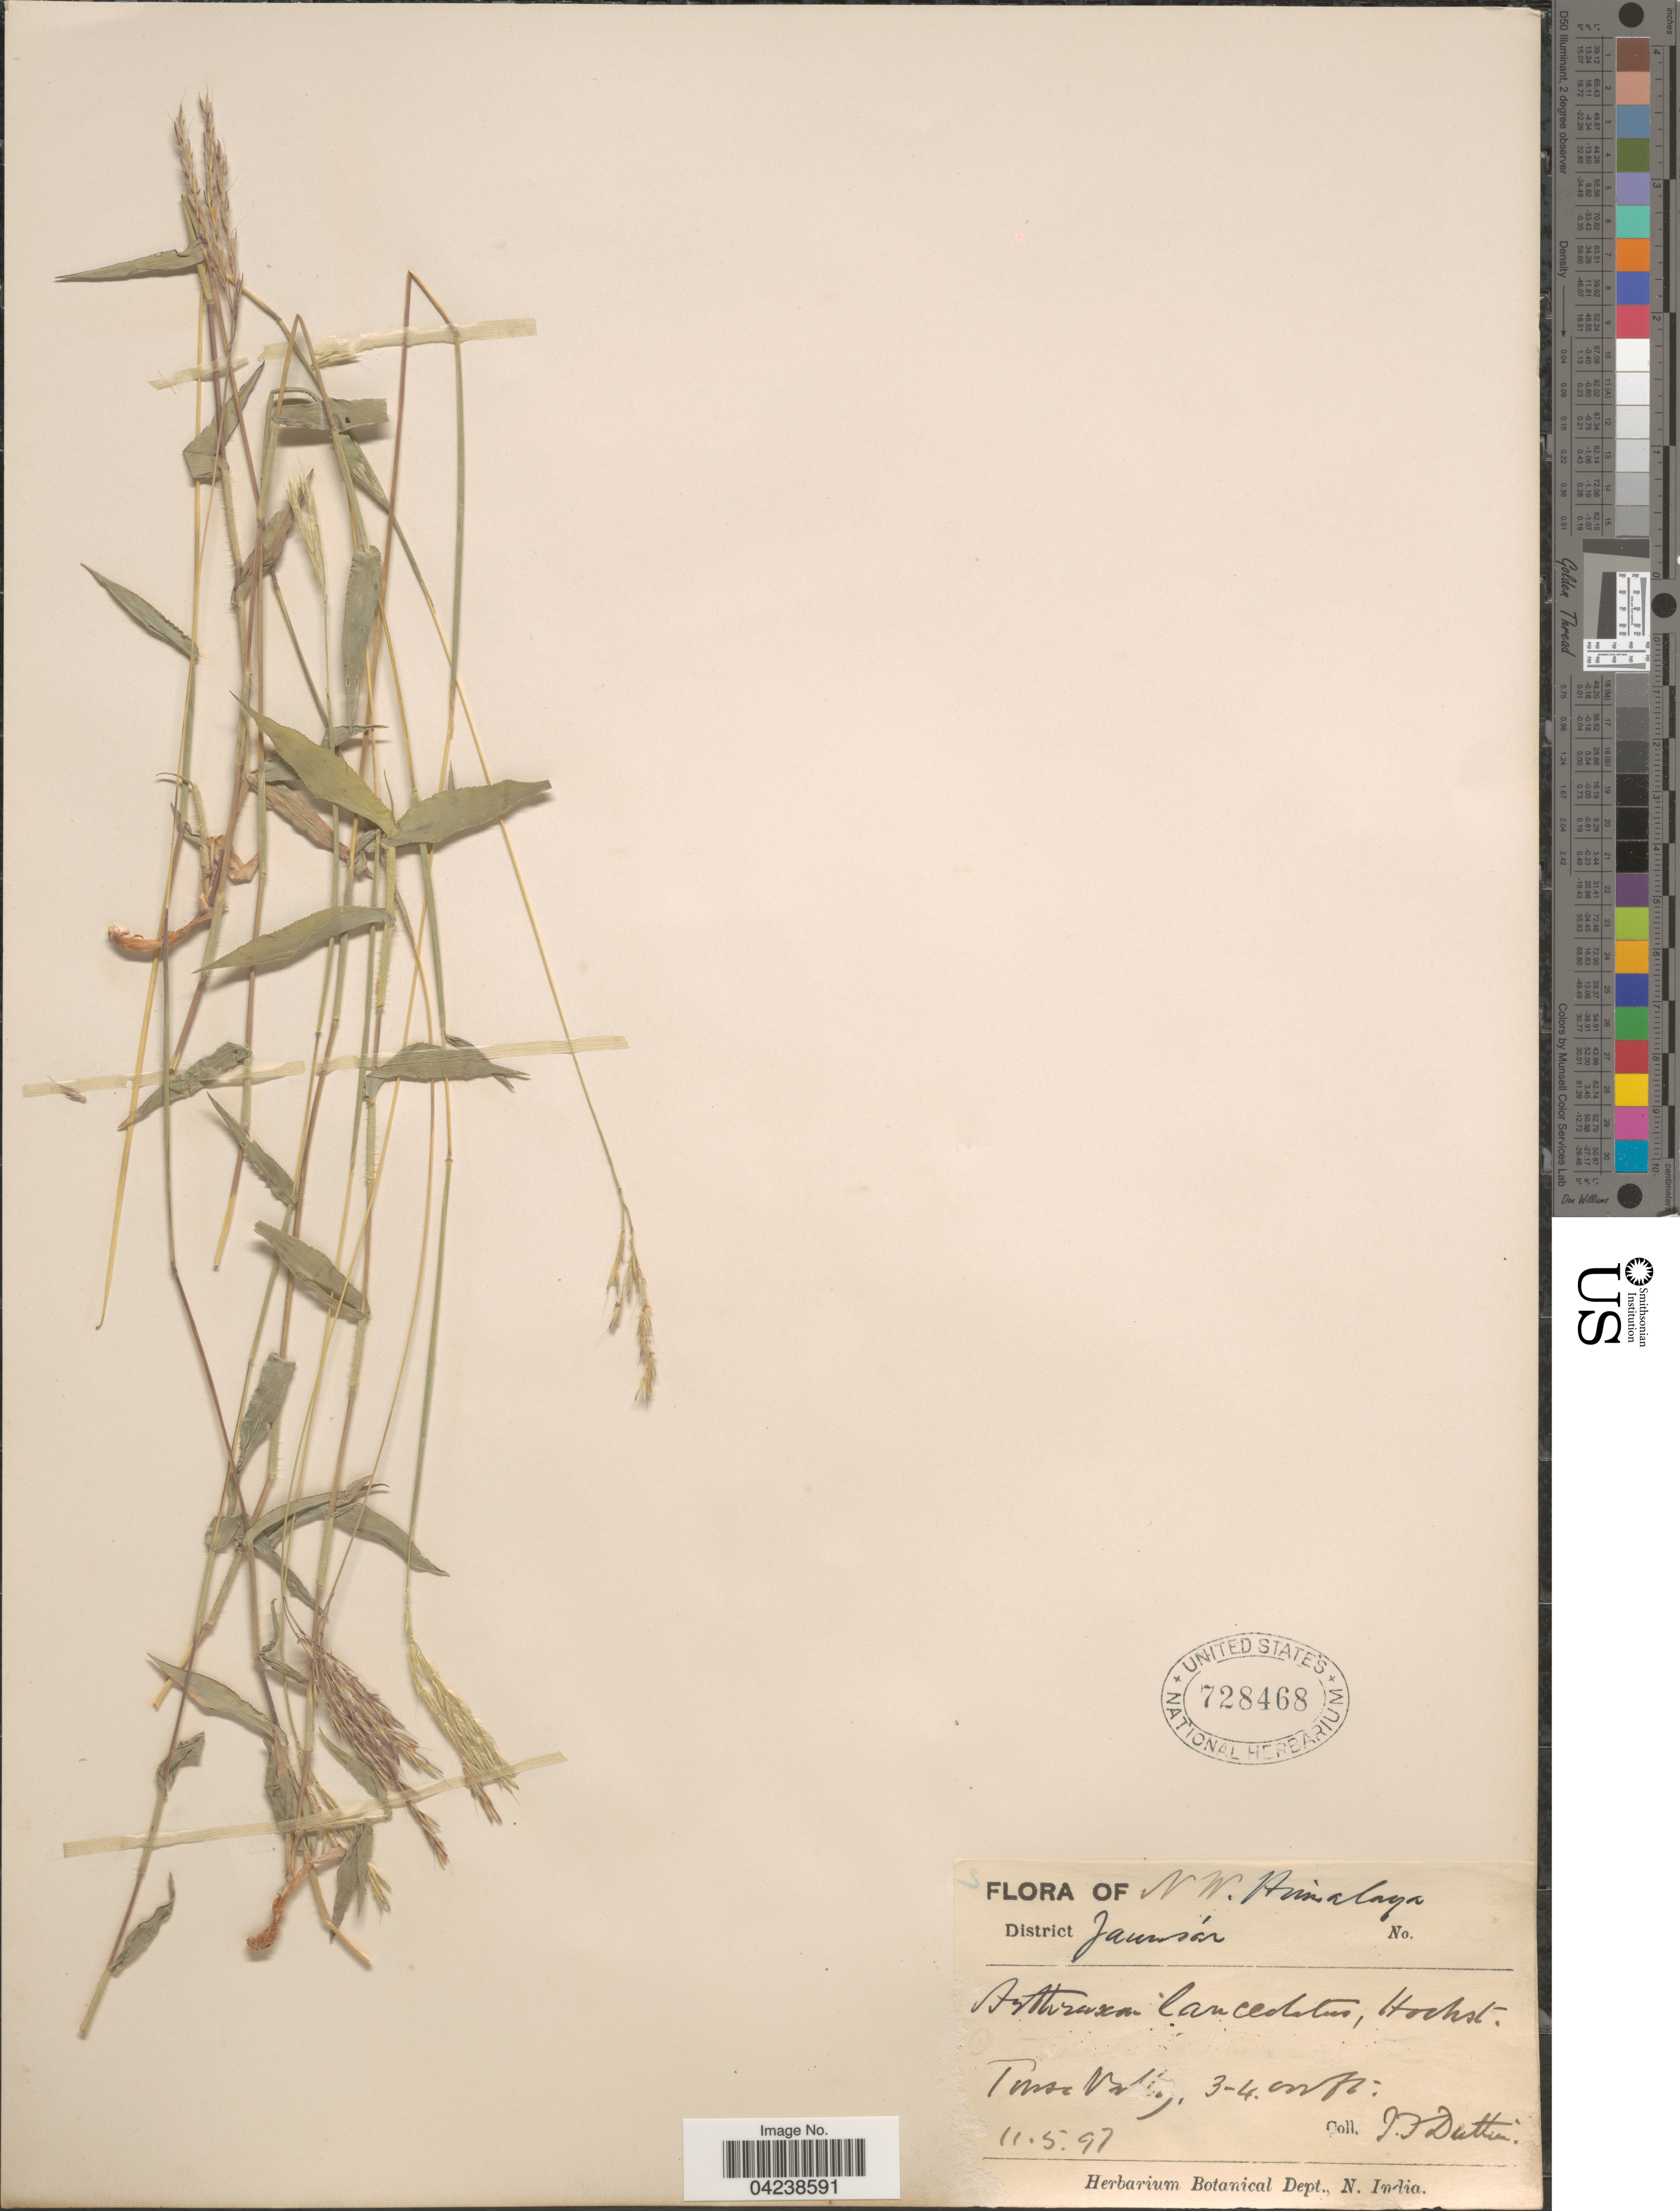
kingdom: Plantae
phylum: Tracheophyta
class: Liliopsida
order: Poales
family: Poaceae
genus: Arthraxon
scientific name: Arthraxon lanceolatus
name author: (Roxb.) Hochst.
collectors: J. F. Duthie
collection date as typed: Transcribed d/m/y: 11/5/97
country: India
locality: N. W. Himalaya. District Jaunsár. Tinsu [interpreted] Valley.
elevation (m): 914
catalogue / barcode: US 728468